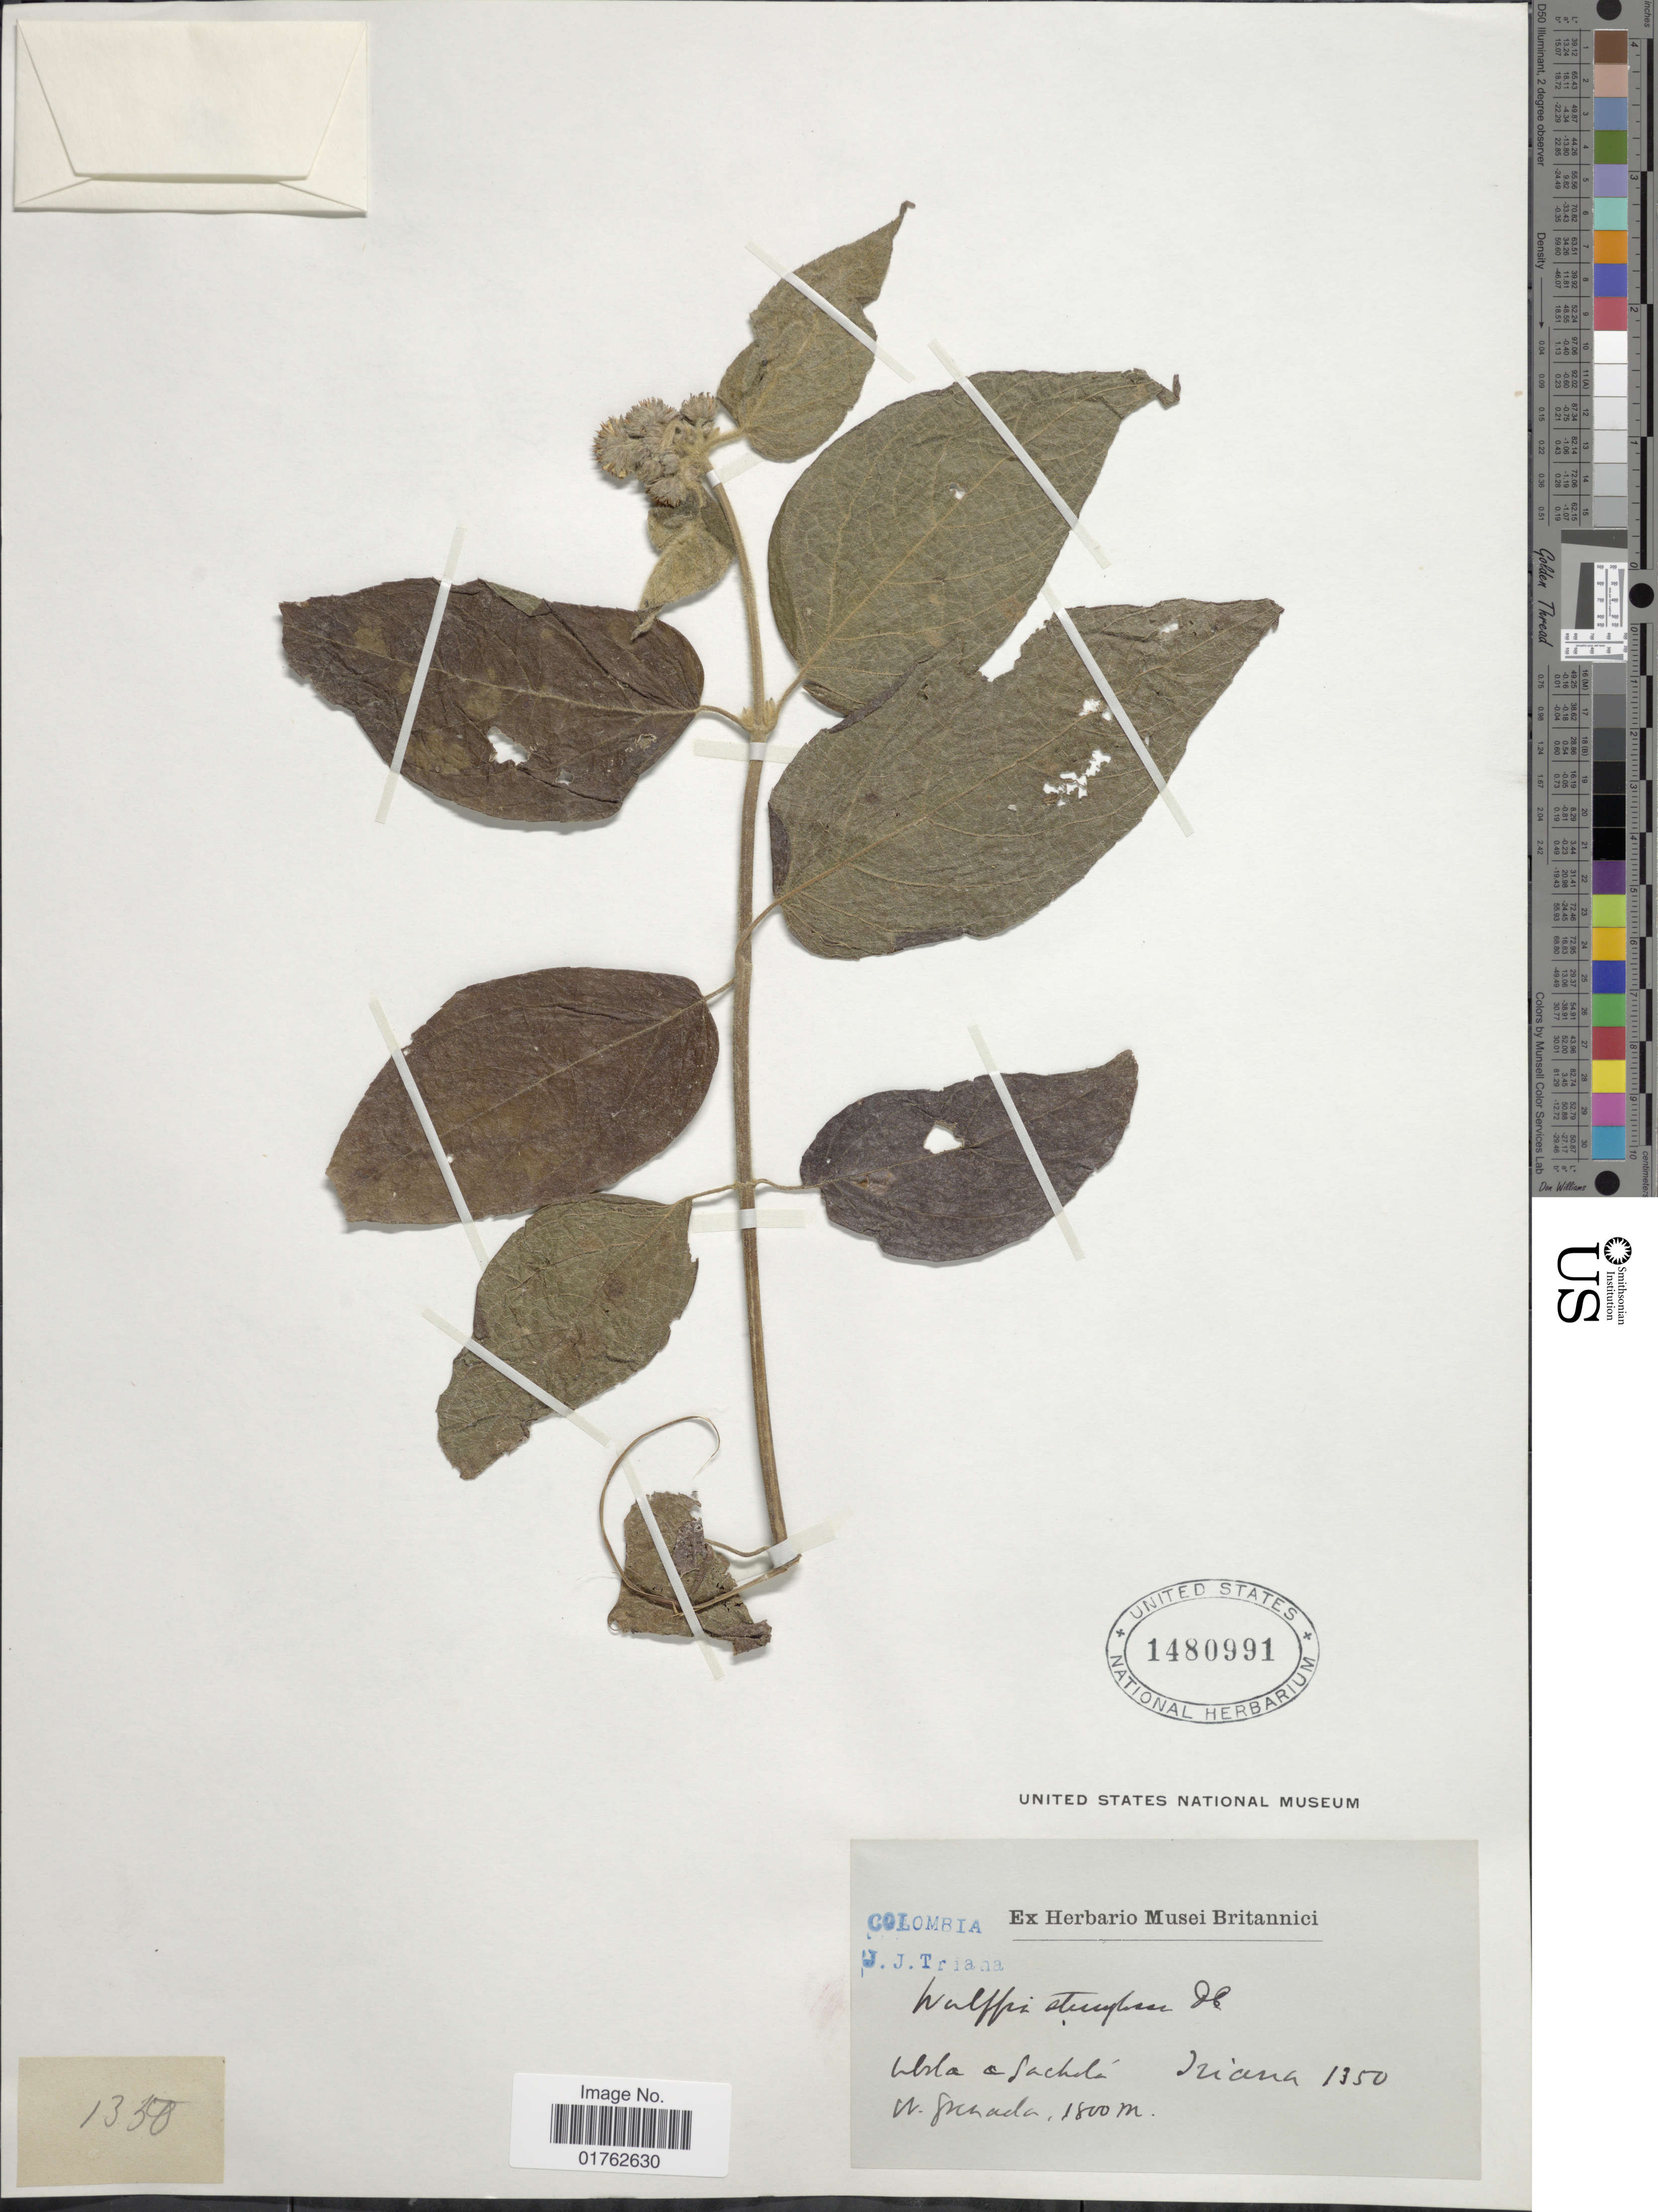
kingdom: Plantae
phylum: Tracheophyta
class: Magnoliopsida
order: Asterales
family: Asteraceae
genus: Wulffia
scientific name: Wulffia baccata var. baccata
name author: (L.) Kuntze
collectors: J. J. Triana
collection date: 1950-06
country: Colombia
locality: West la e Sachala, W. Quebrada [interpreted]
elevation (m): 1800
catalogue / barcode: US 1480991